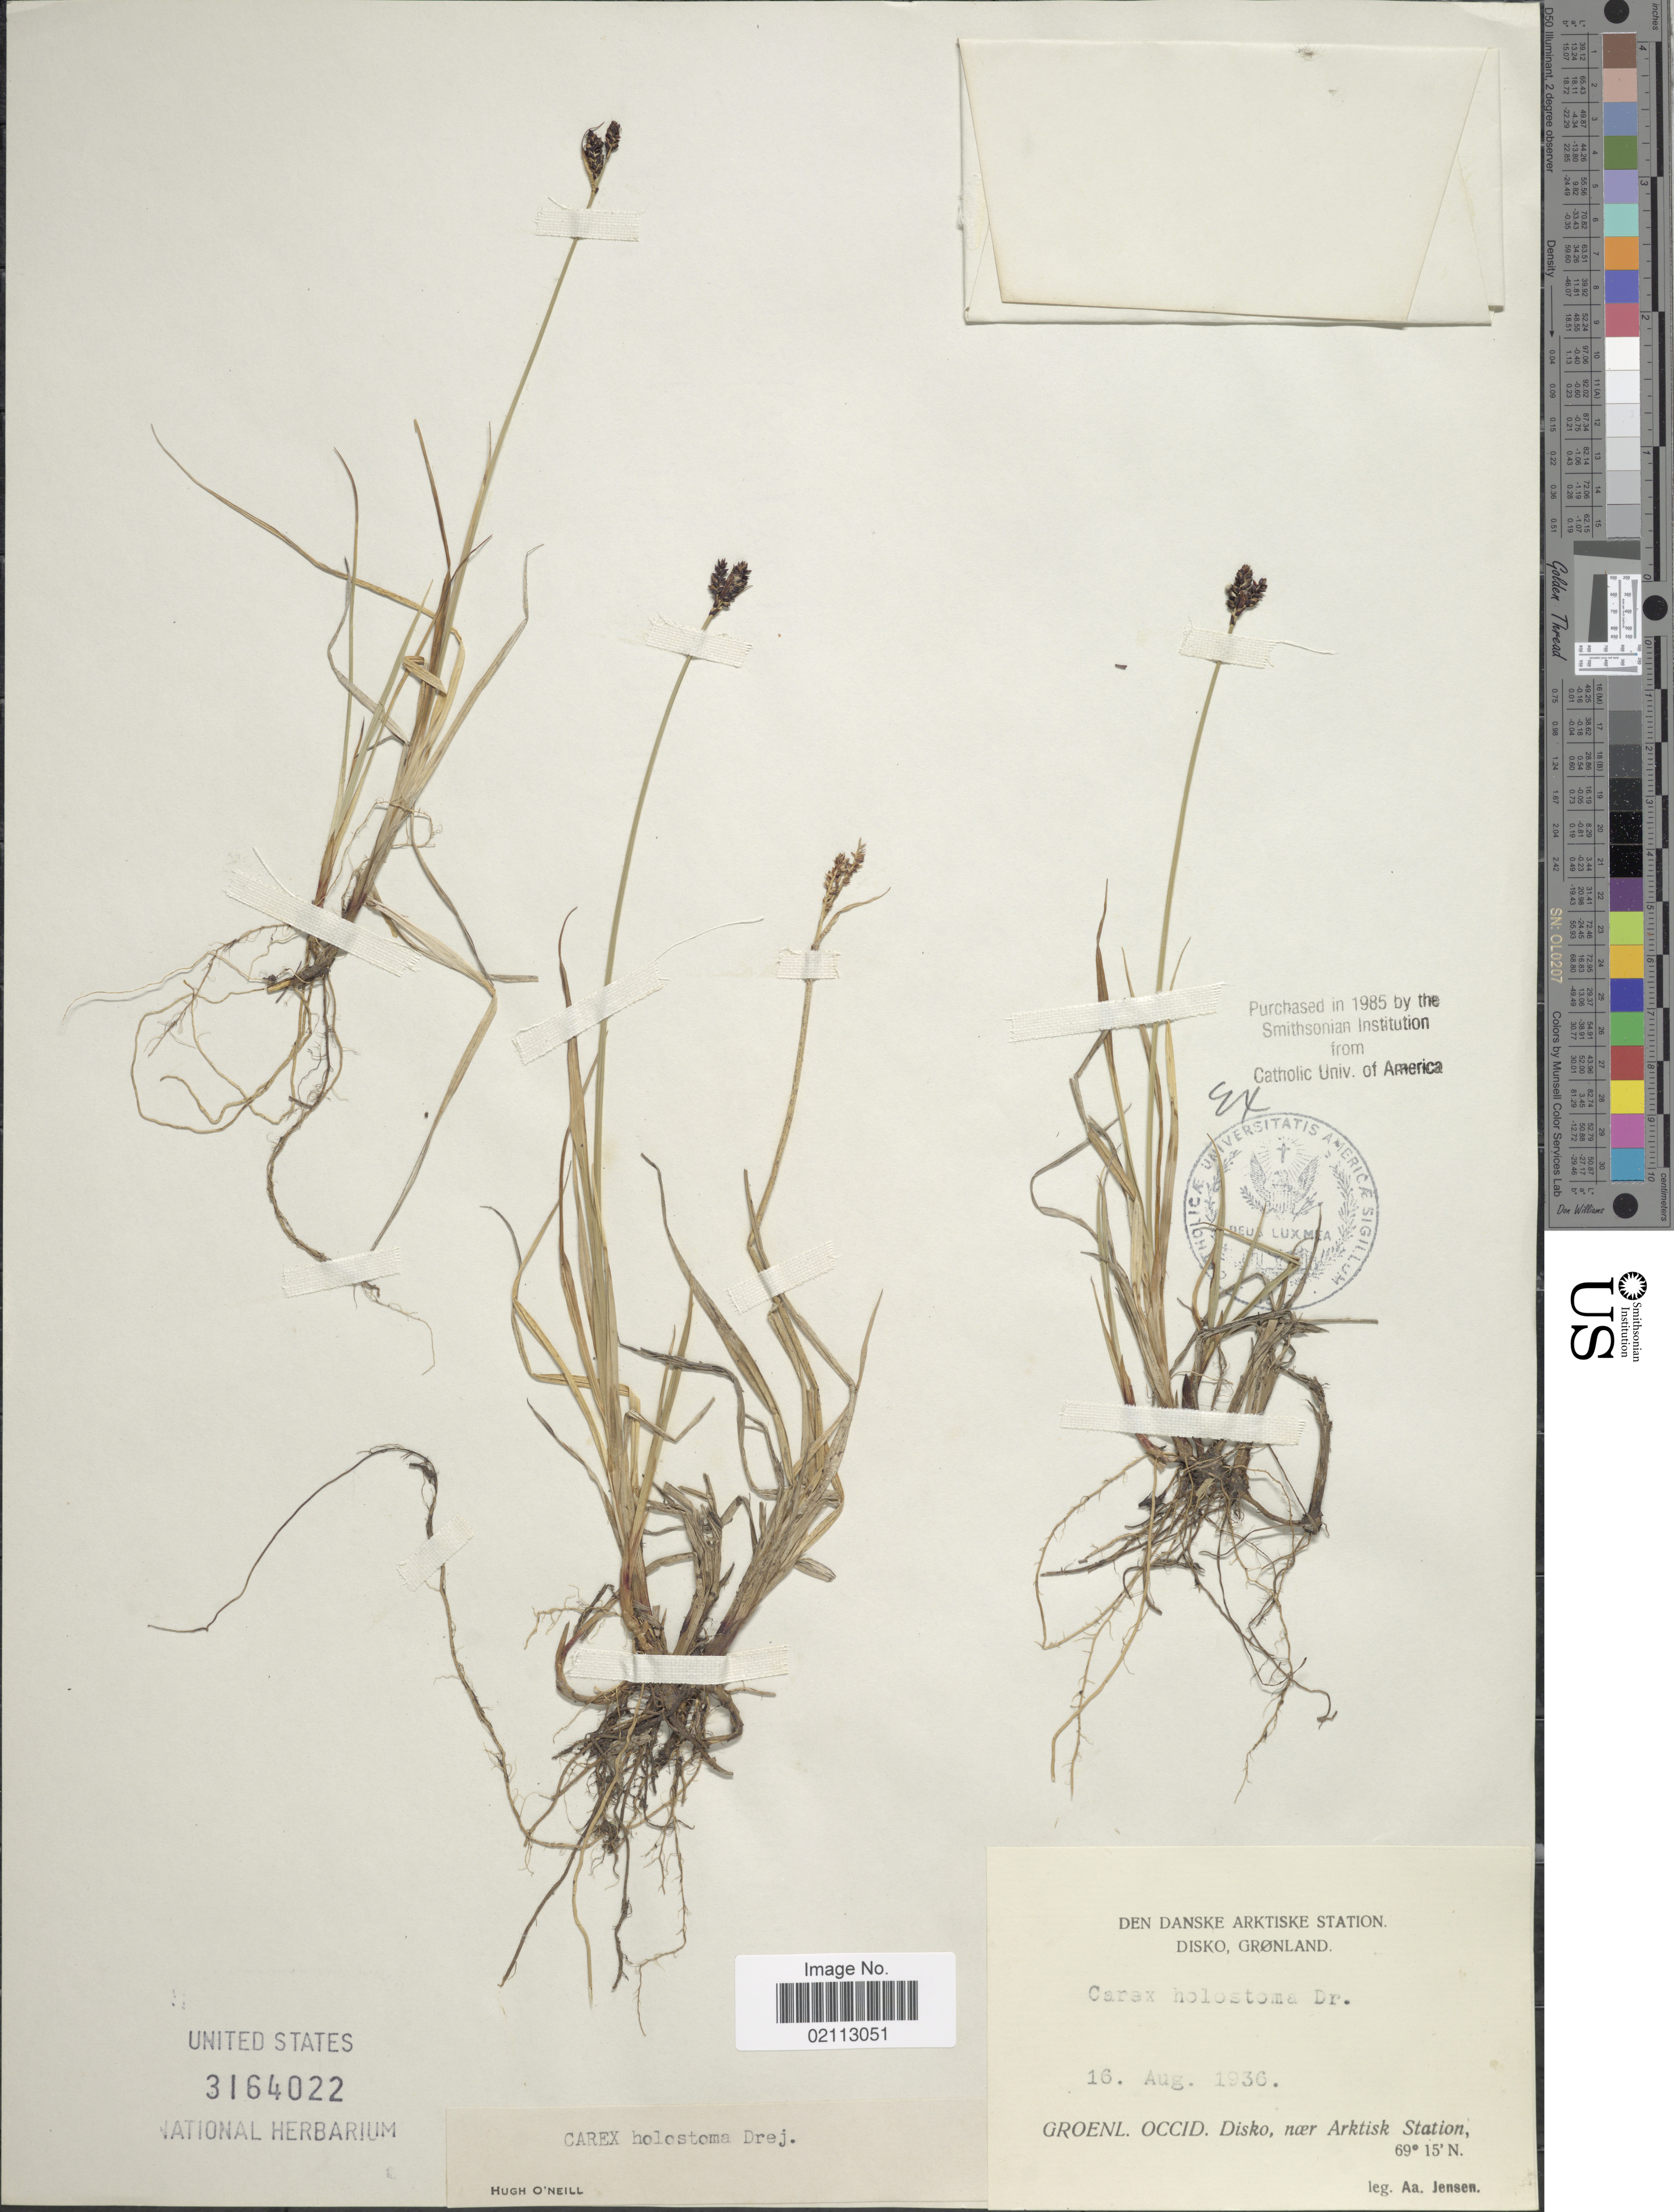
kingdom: Plantae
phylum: Tracheophyta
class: Liliopsida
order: Poales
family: Cyperaceae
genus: Carex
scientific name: Carex holostoma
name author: Drejer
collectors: A. Jensen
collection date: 1936-08-16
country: Greenland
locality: Den Danske Arktiske Station. Disko, Gronland. Groenl. Occid. Disko, near Arktisk Station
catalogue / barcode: US 3164022